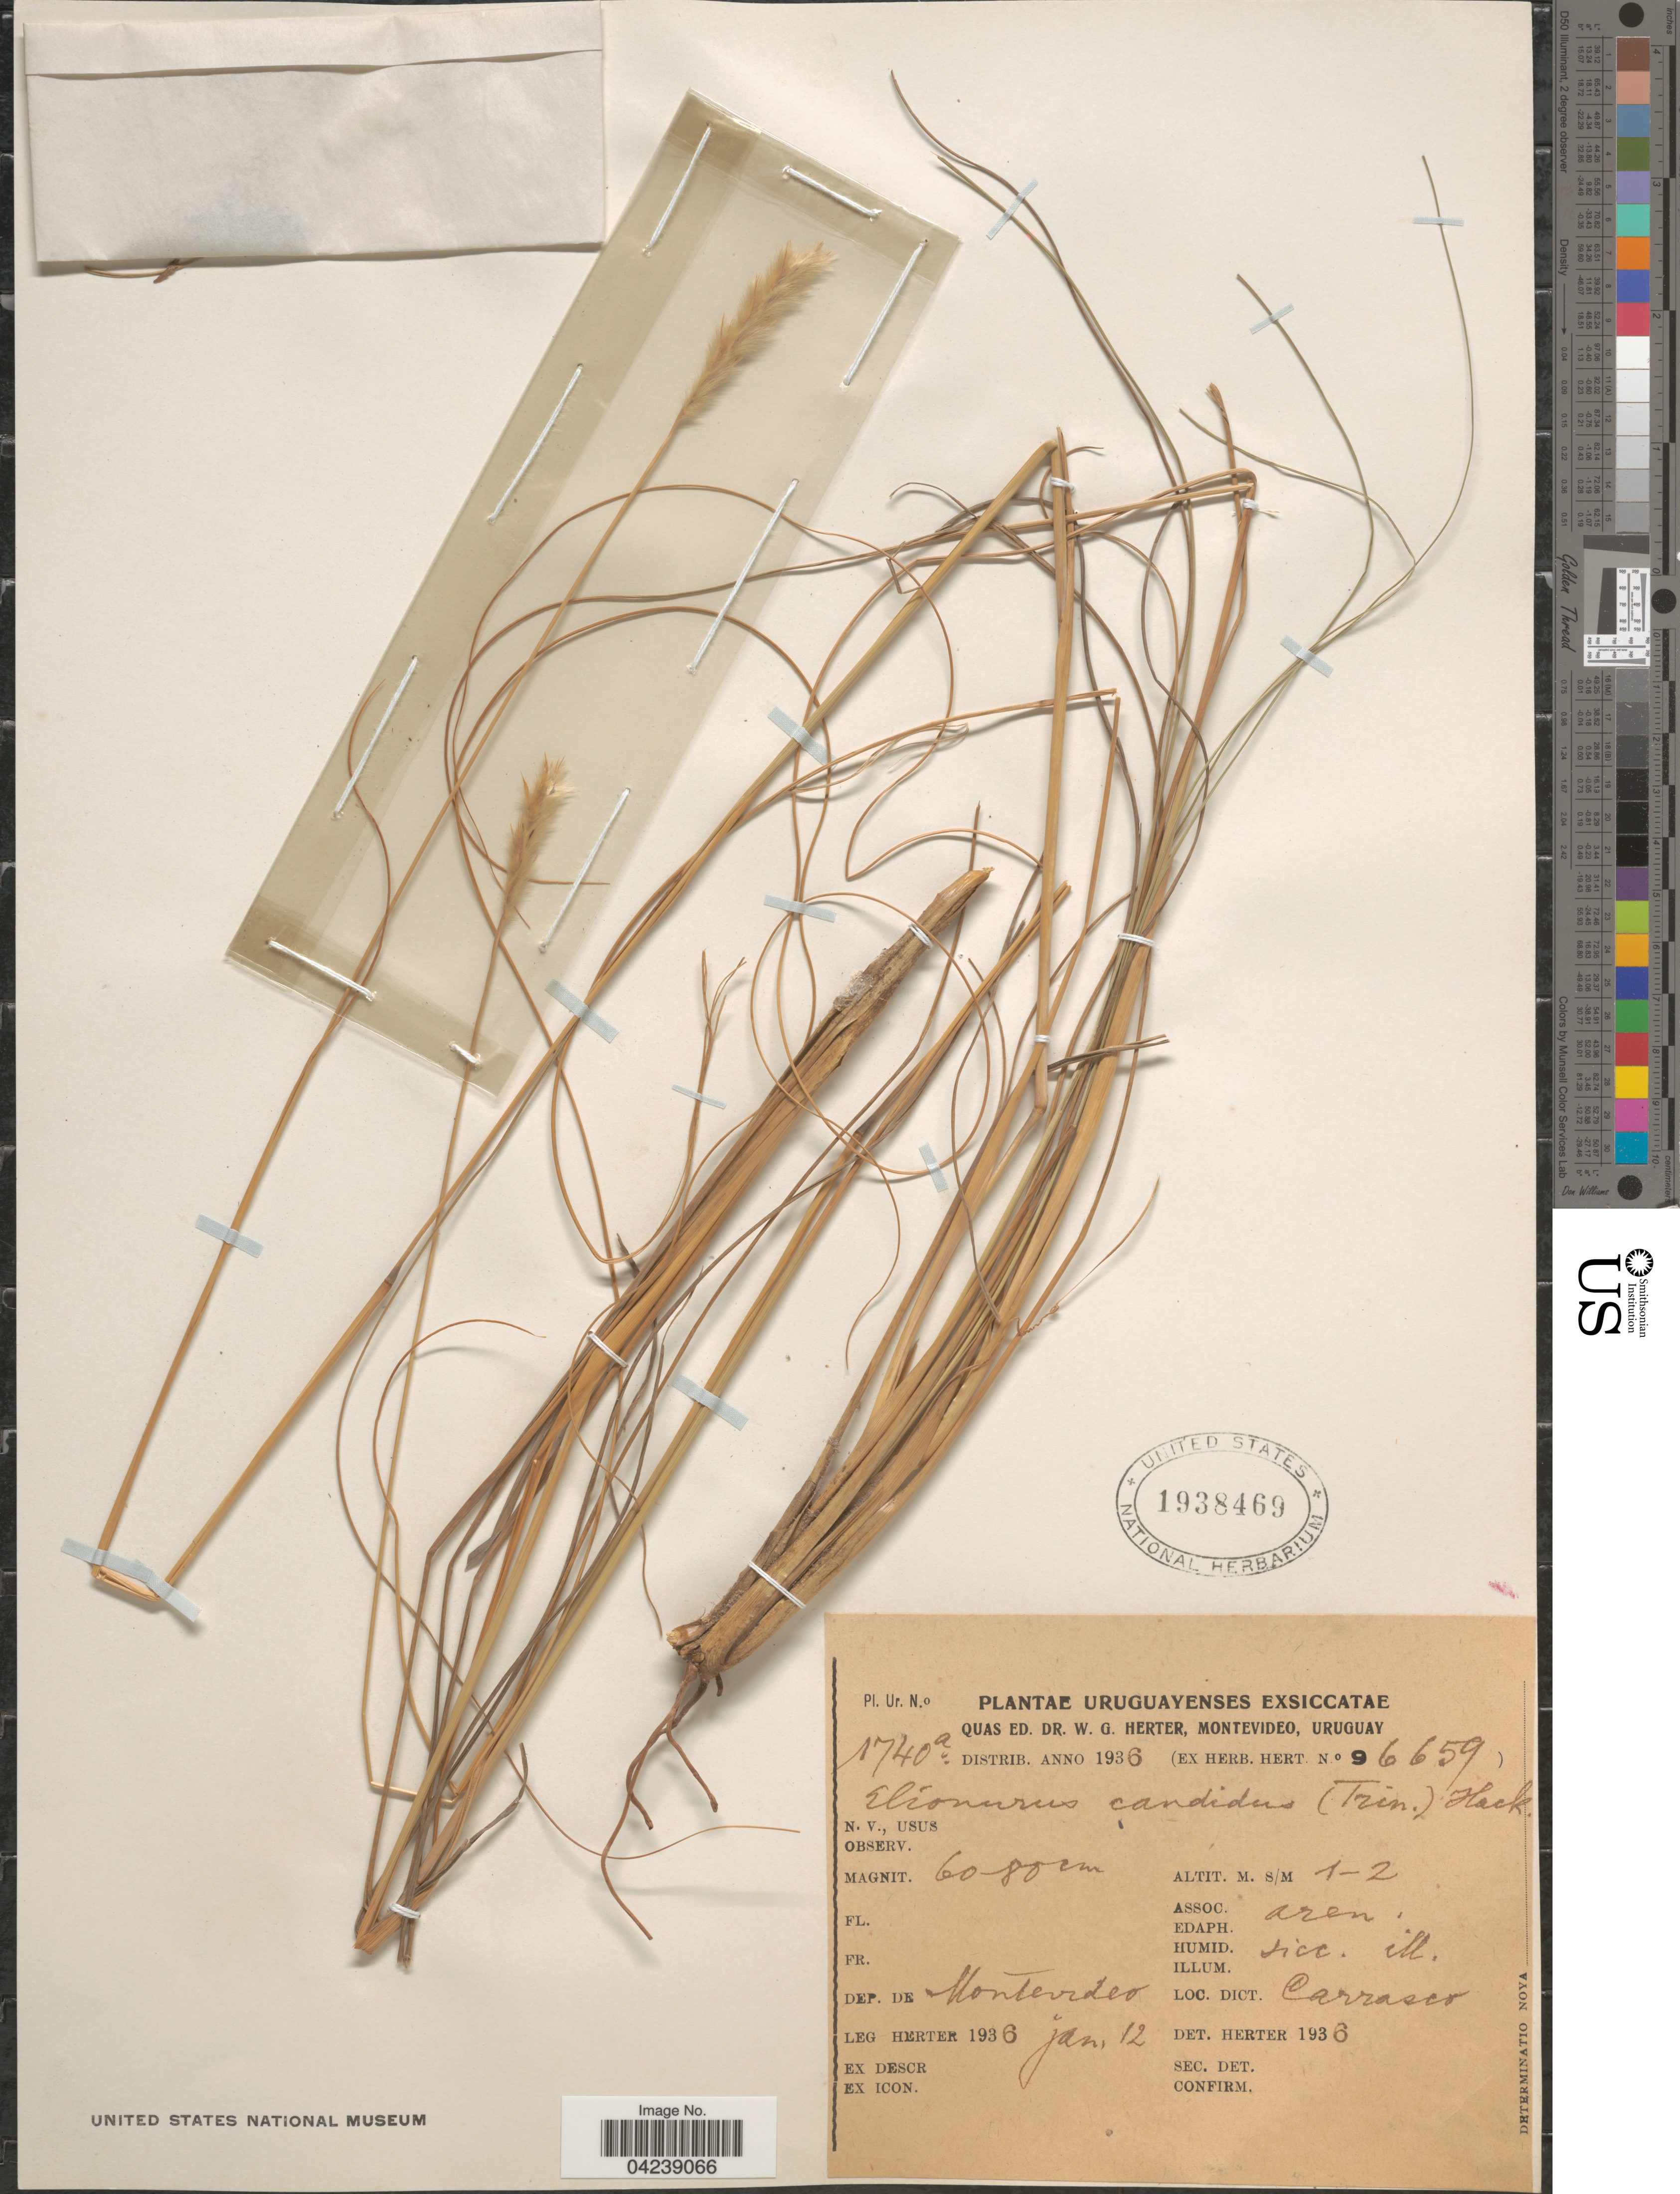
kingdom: Plantae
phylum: Tracheophyta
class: Liliopsida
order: Poales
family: Poaceae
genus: Elionurus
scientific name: Elionurus muticus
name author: (Spreng.) Kuntze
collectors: W. G. Herter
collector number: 1740a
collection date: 1936-01-12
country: Uruguay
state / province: Montevideo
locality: Dep. de Montevideo. Carrasco.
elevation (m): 1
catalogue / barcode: US 1938469